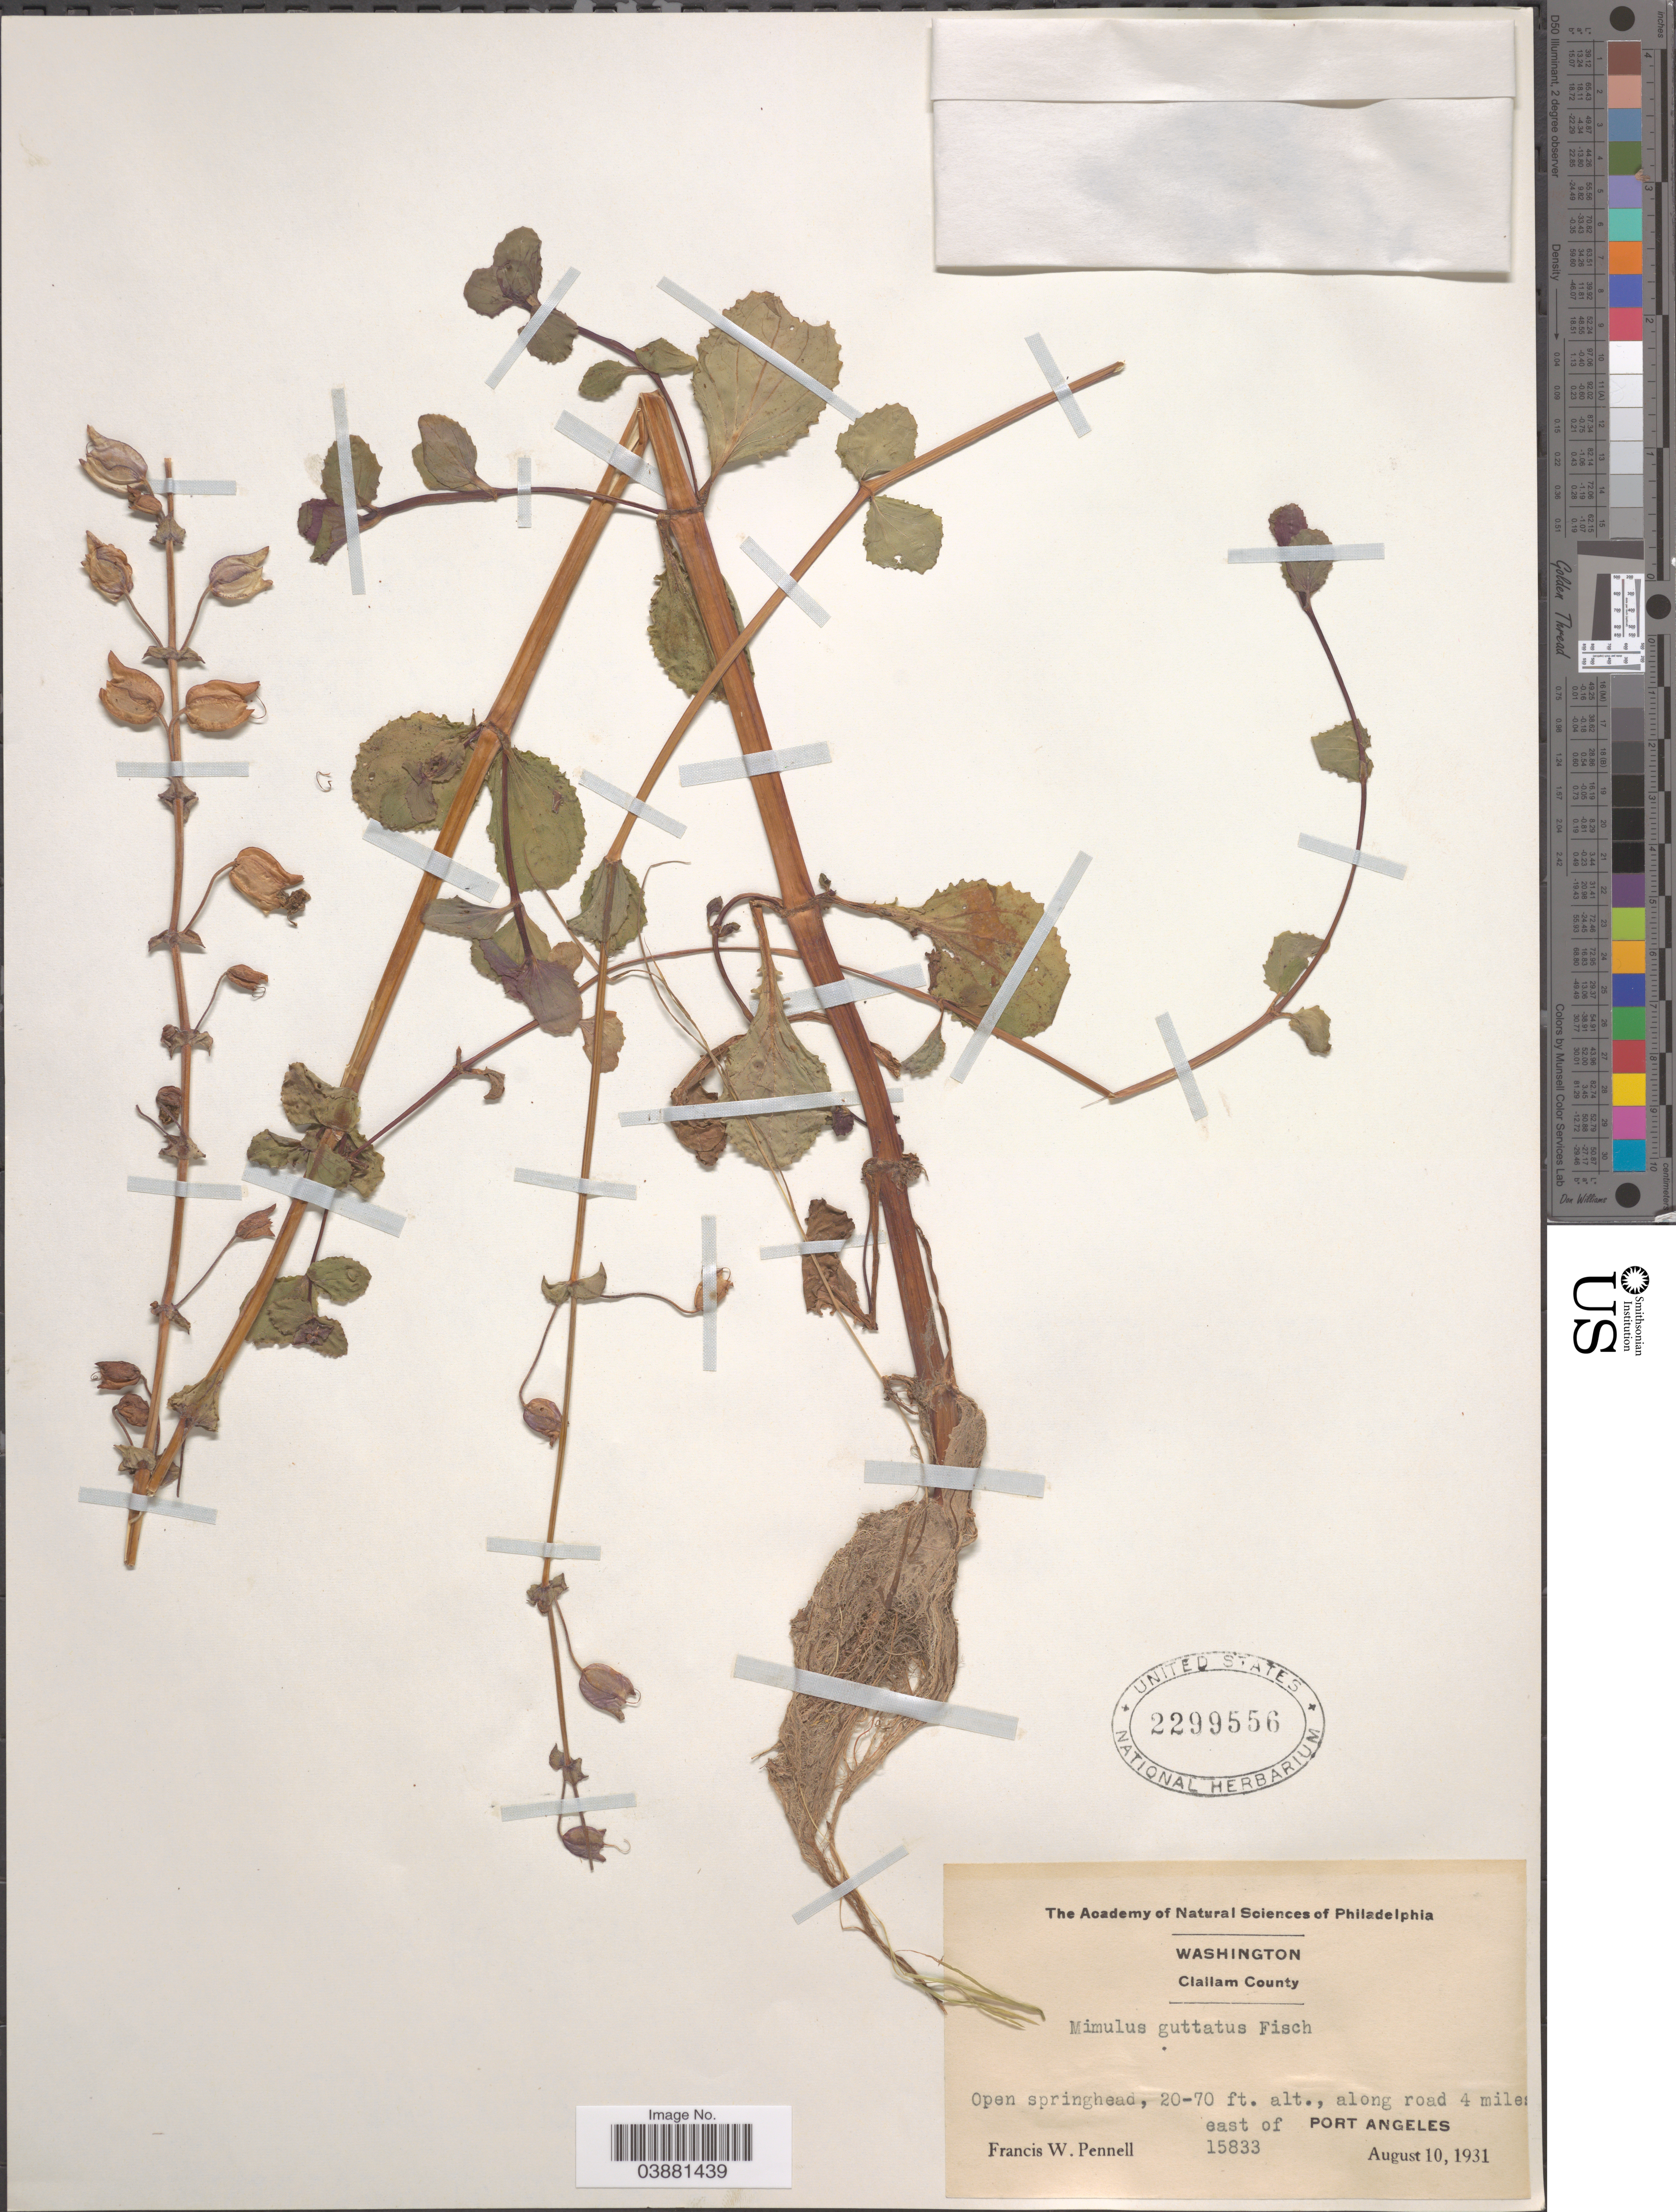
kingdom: Plantae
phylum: Tracheophyta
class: Magnoliopsida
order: Lamiales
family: Phrymaceae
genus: Mimulus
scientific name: Mimulus guttatus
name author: DC.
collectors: F. W. Pennell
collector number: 15833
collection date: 1931-08-10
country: United States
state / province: Washington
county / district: Clallam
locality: Clallam County. Open springhead, along road 4 miles east of Port Angeles.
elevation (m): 6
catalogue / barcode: US 2299556